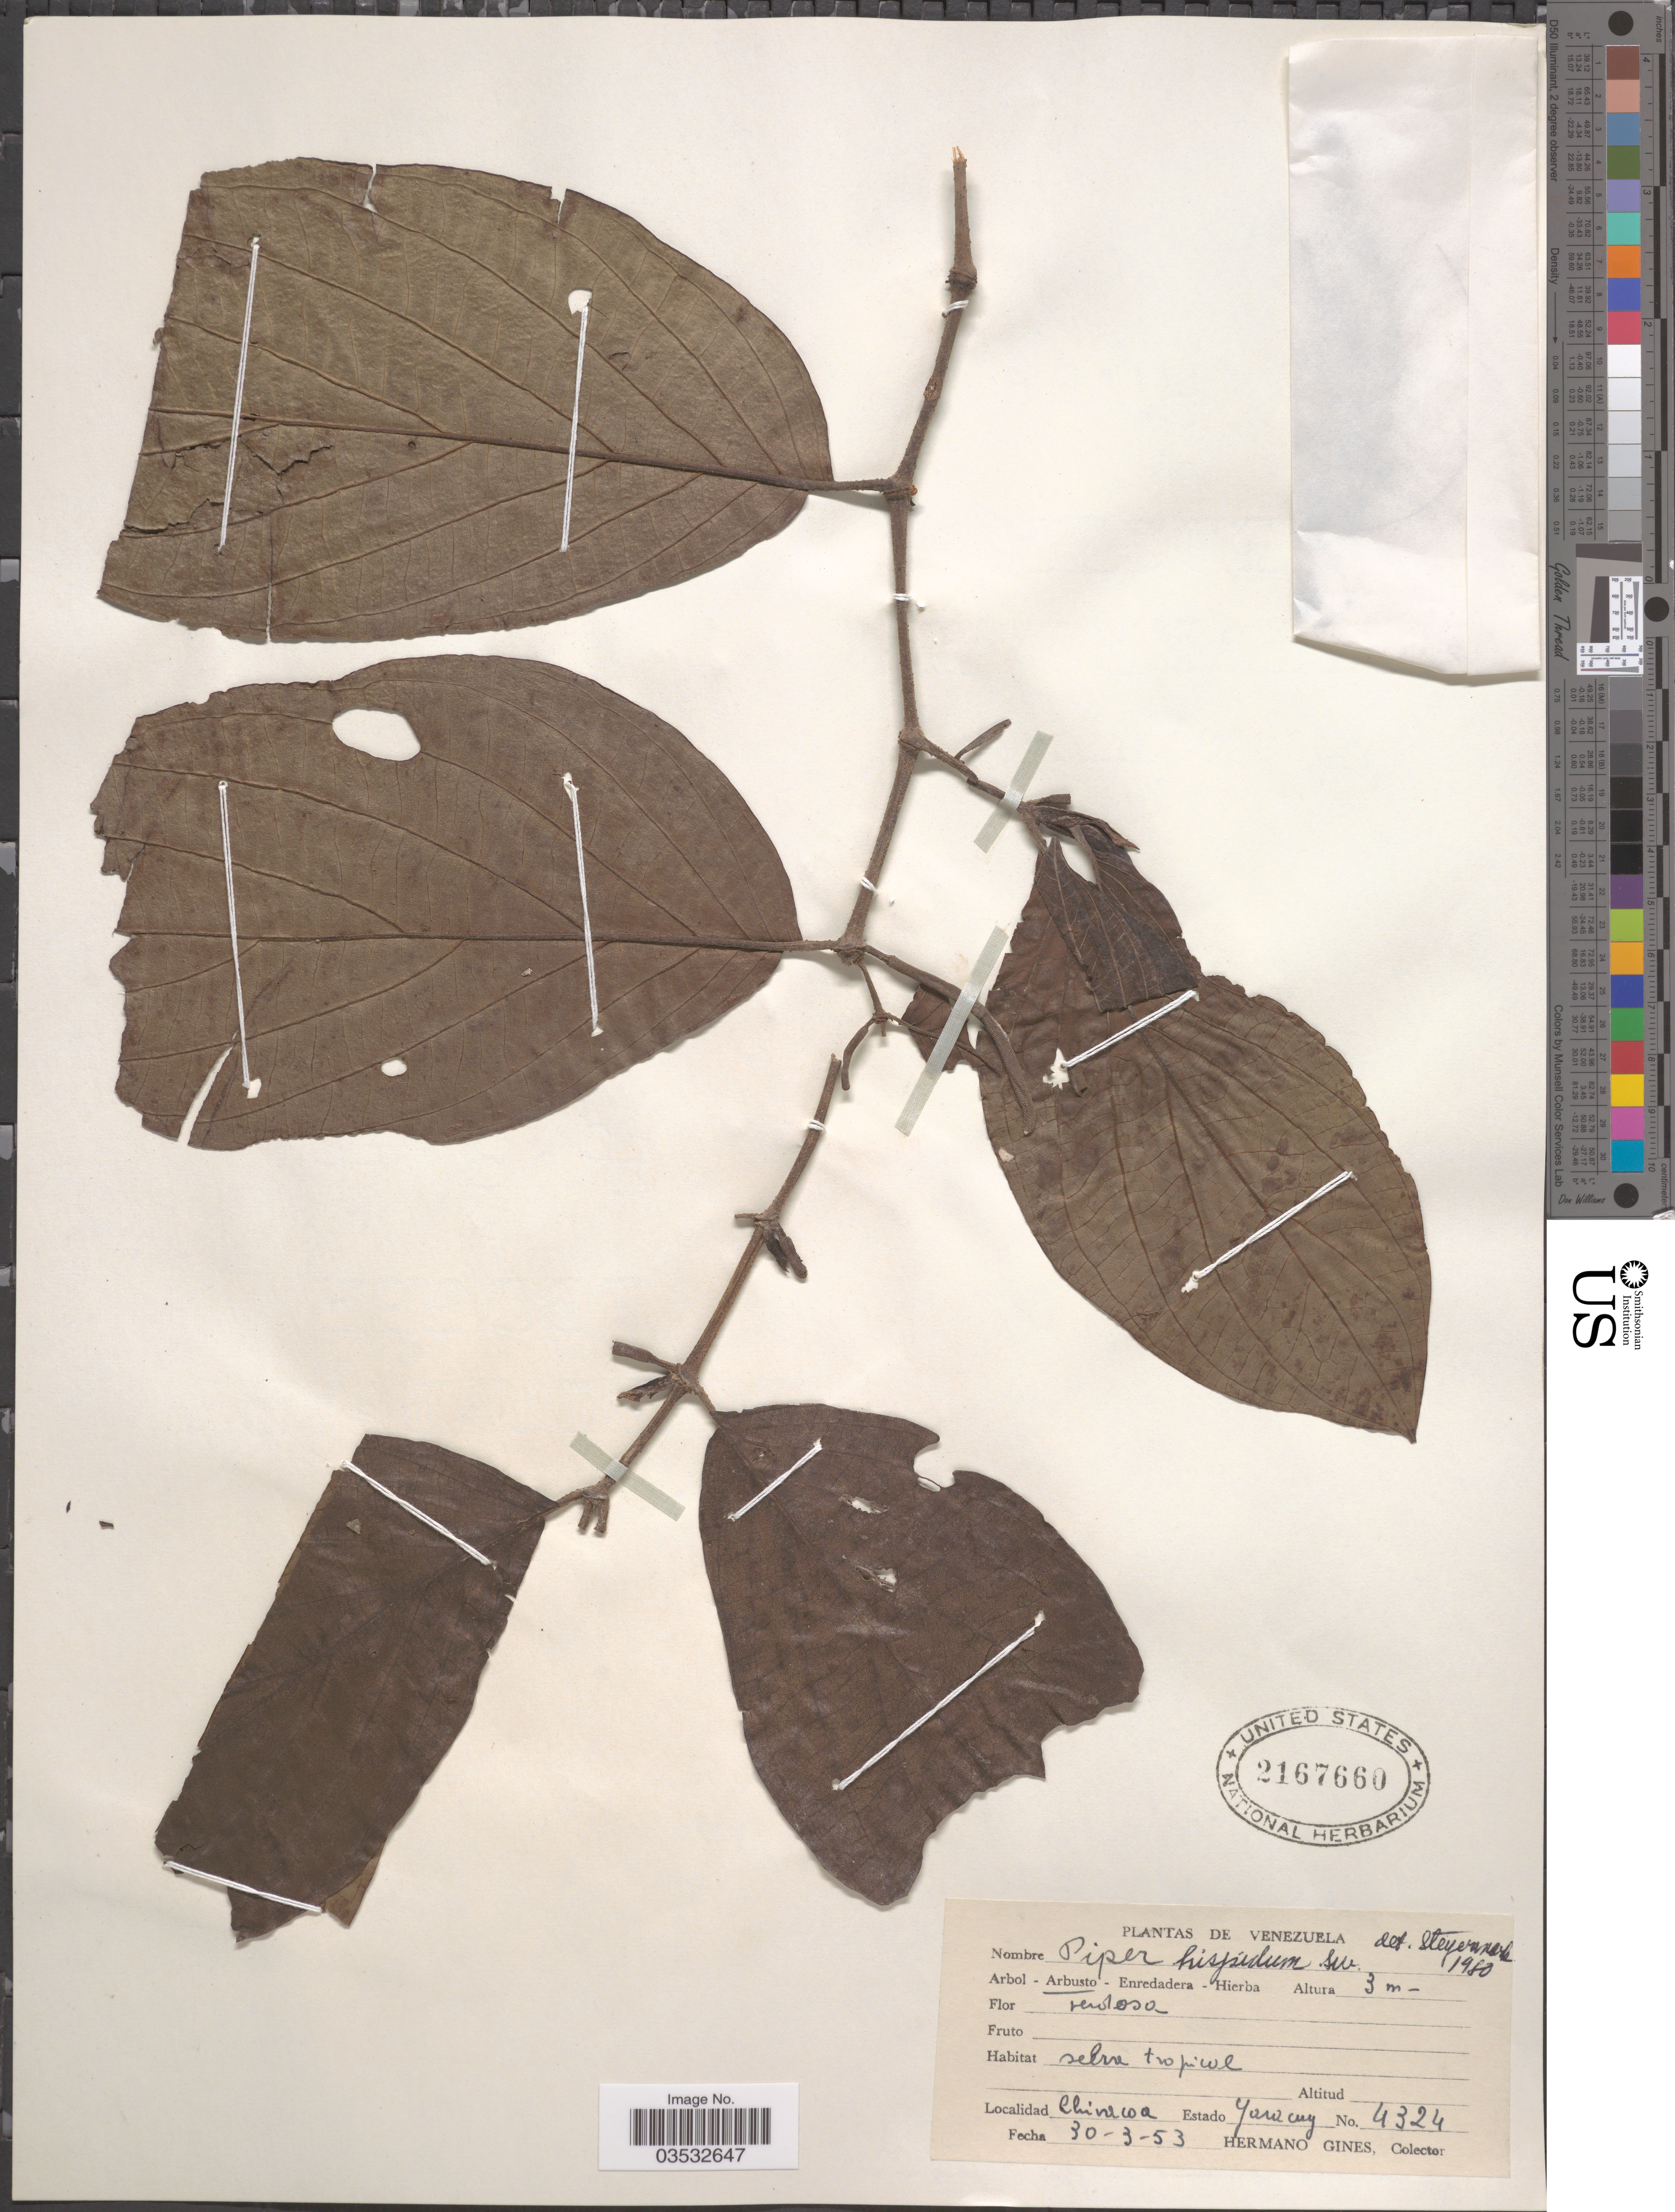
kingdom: Plantae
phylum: Tracheophyta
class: Magnoliopsida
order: Piperales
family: Piperaceae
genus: Piper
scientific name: Piper hispidum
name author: Sw.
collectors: Bro. Gines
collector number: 4324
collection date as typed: Transcribed d/m/y: 30/3/53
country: Venezuela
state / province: Yaracuy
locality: Chivacoa.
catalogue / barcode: US 2167660